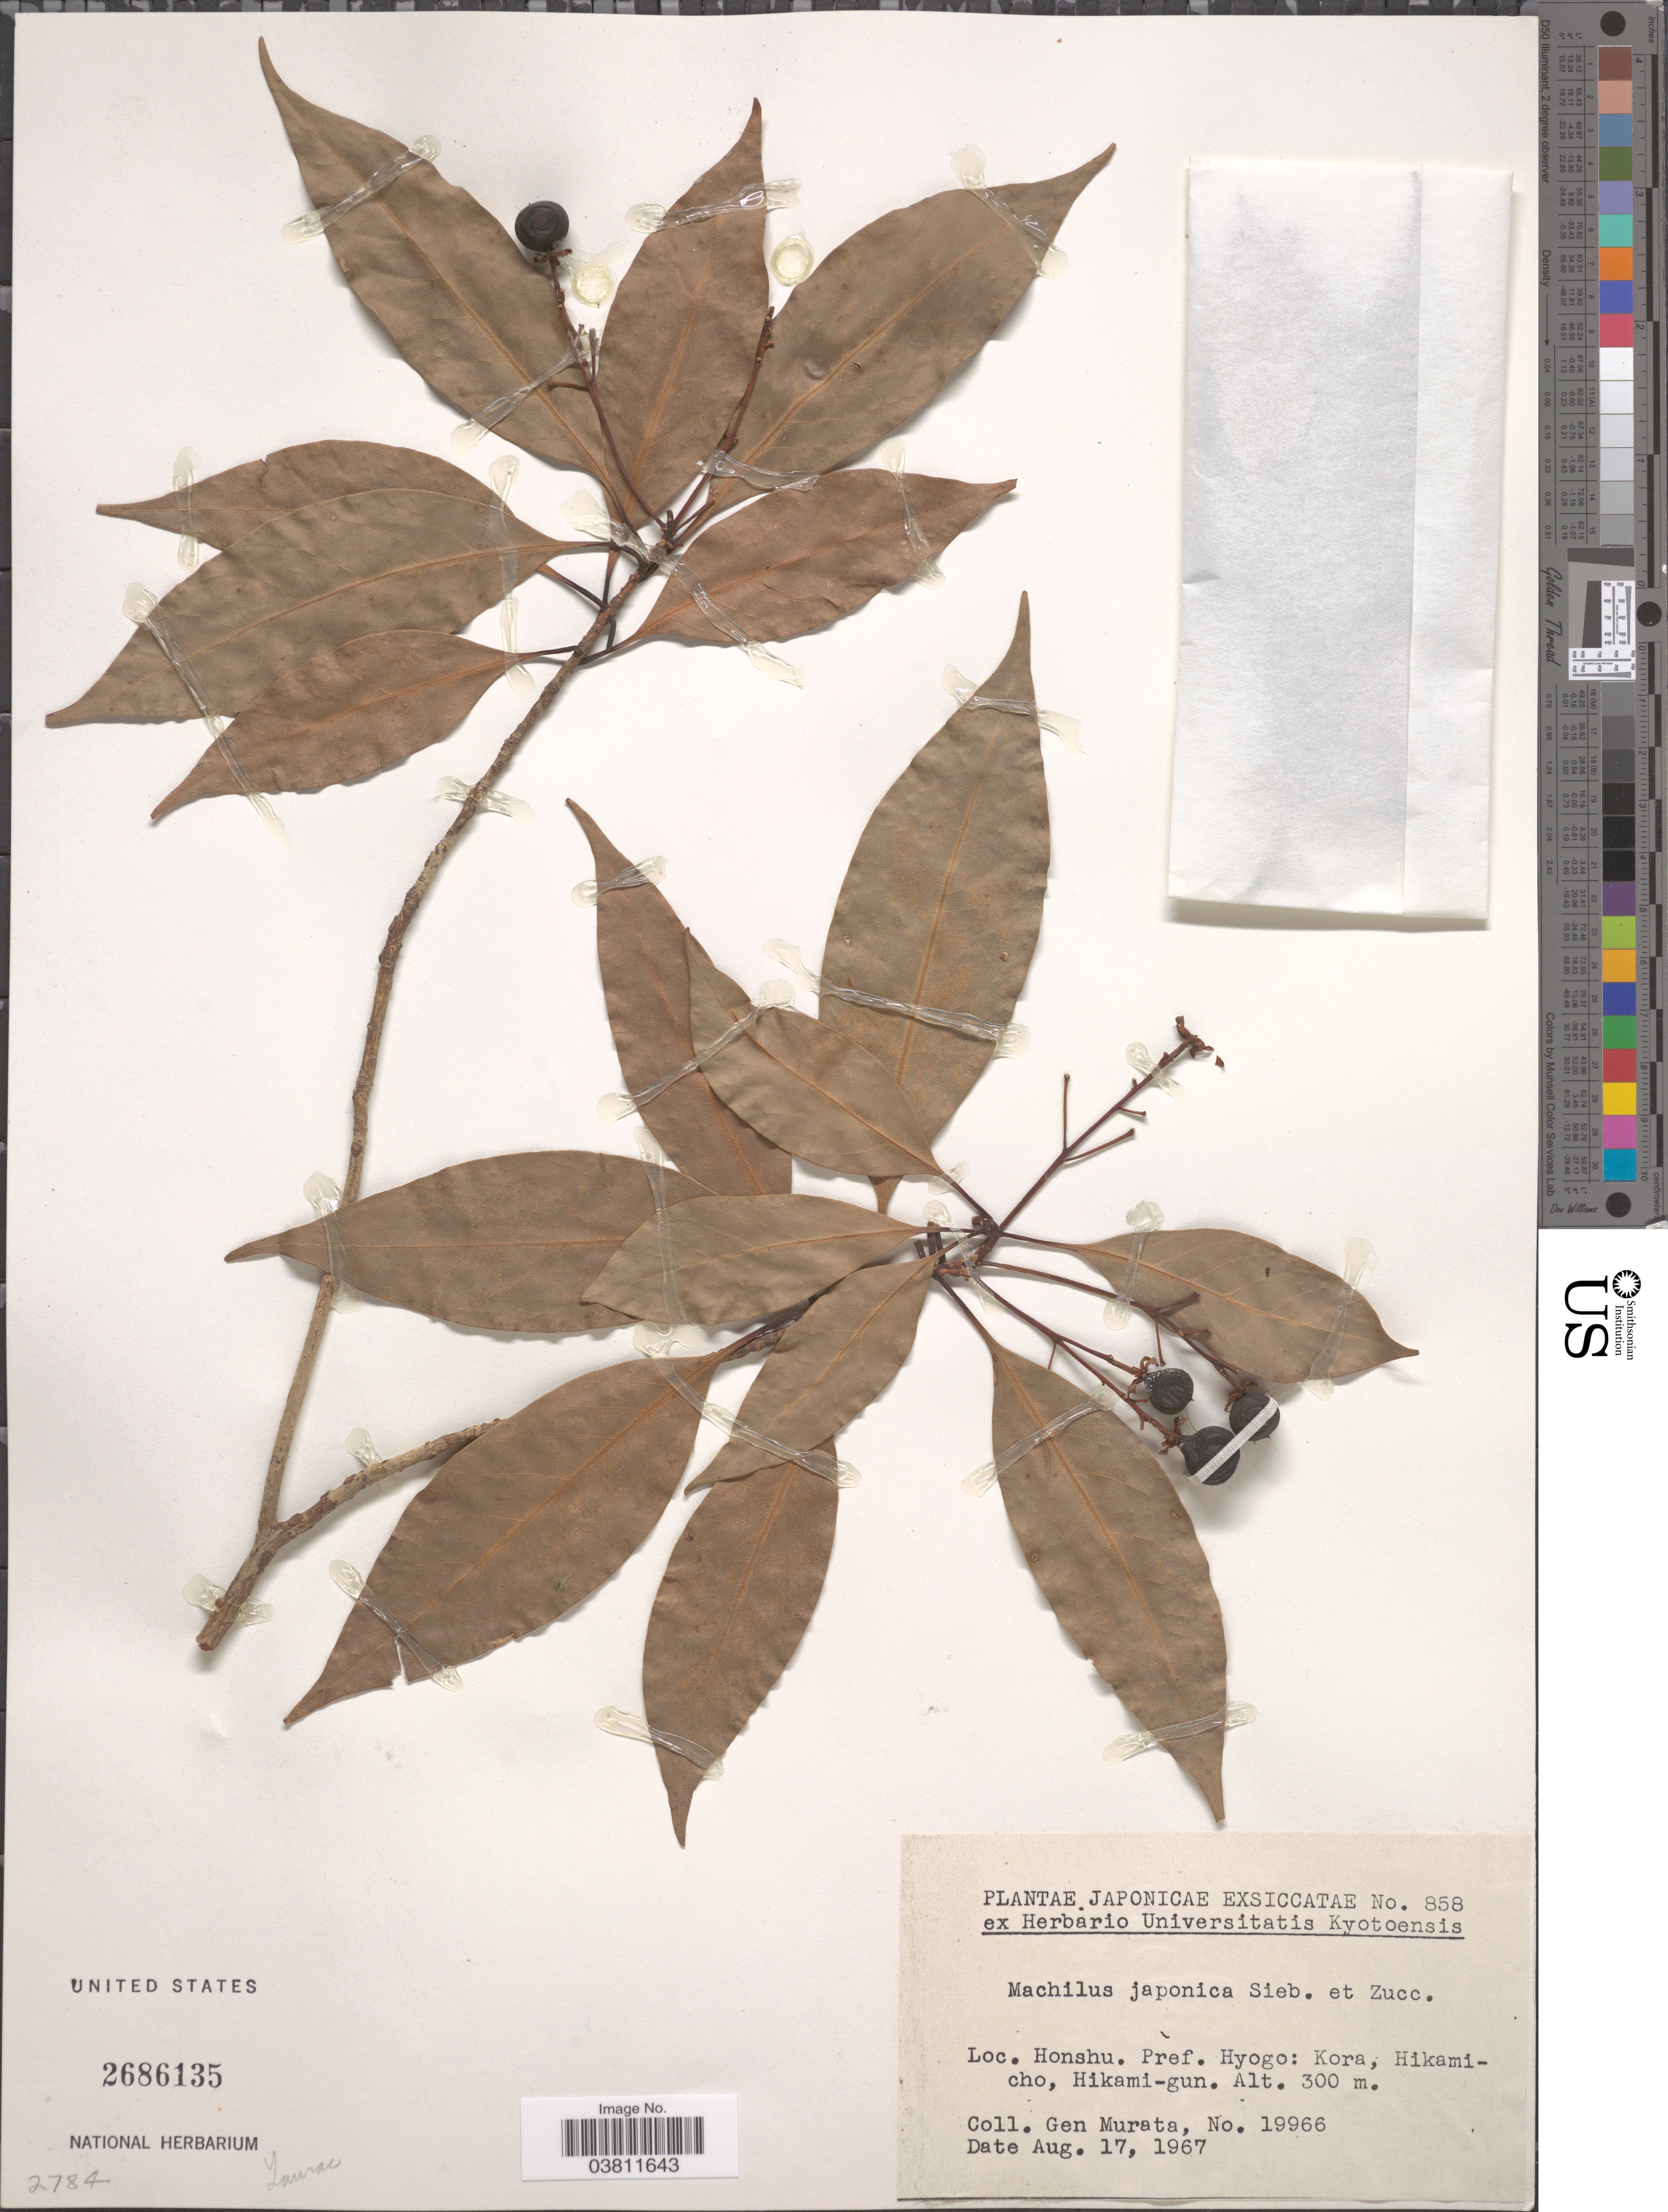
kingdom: Plantae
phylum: Tracheophyta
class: Magnoliopsida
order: Laurales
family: Lauraceae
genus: Machilus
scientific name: Machilus japonica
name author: Siebold & Zucc.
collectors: G. Murata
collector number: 19966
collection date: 1967-08-17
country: Japan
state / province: Hyogo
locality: Honshu. Pref. Hyogo: Kora, Hikami-cho, Hikami-gun.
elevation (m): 300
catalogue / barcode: US 2686135